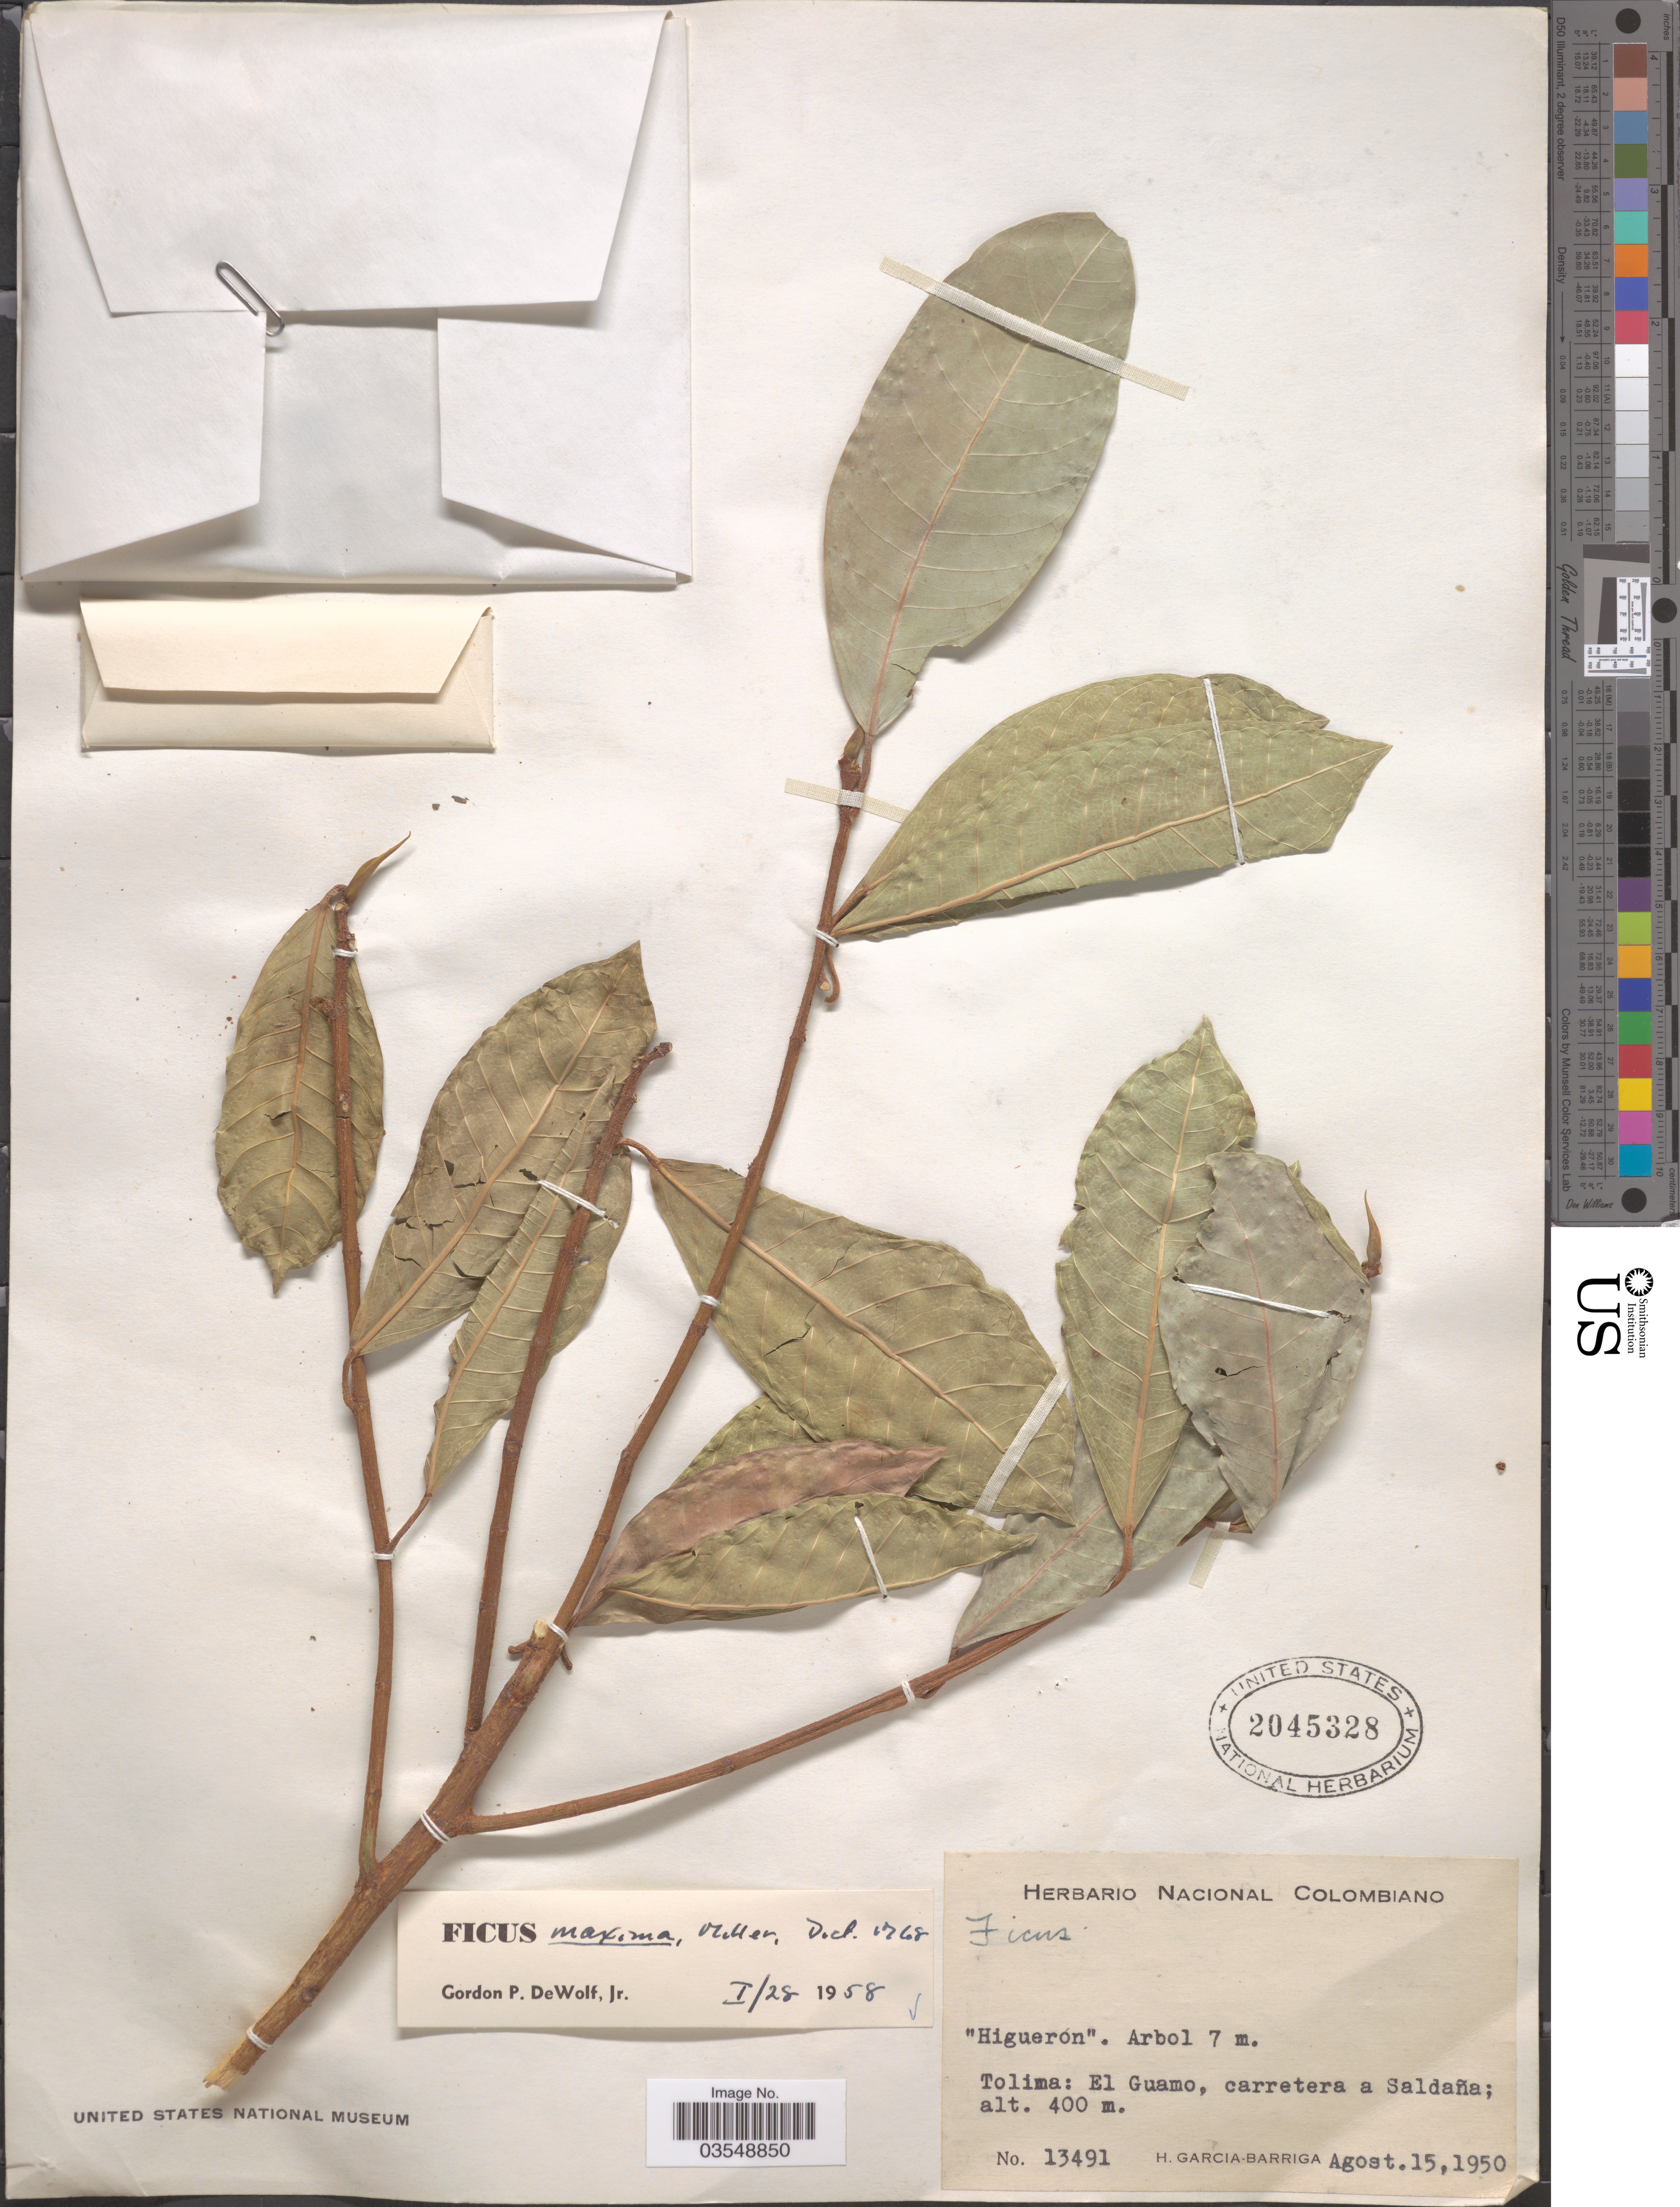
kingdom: Plantae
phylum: Tracheophyta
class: Magnoliopsida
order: Rosales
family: Moraceae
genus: Ficus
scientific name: Ficus maxima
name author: Mill.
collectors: H. García Barriga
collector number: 13491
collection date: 1950-08-15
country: Colombia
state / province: Tolima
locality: El Guamo, carretera a Saldaña.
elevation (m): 400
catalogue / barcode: US 2045328